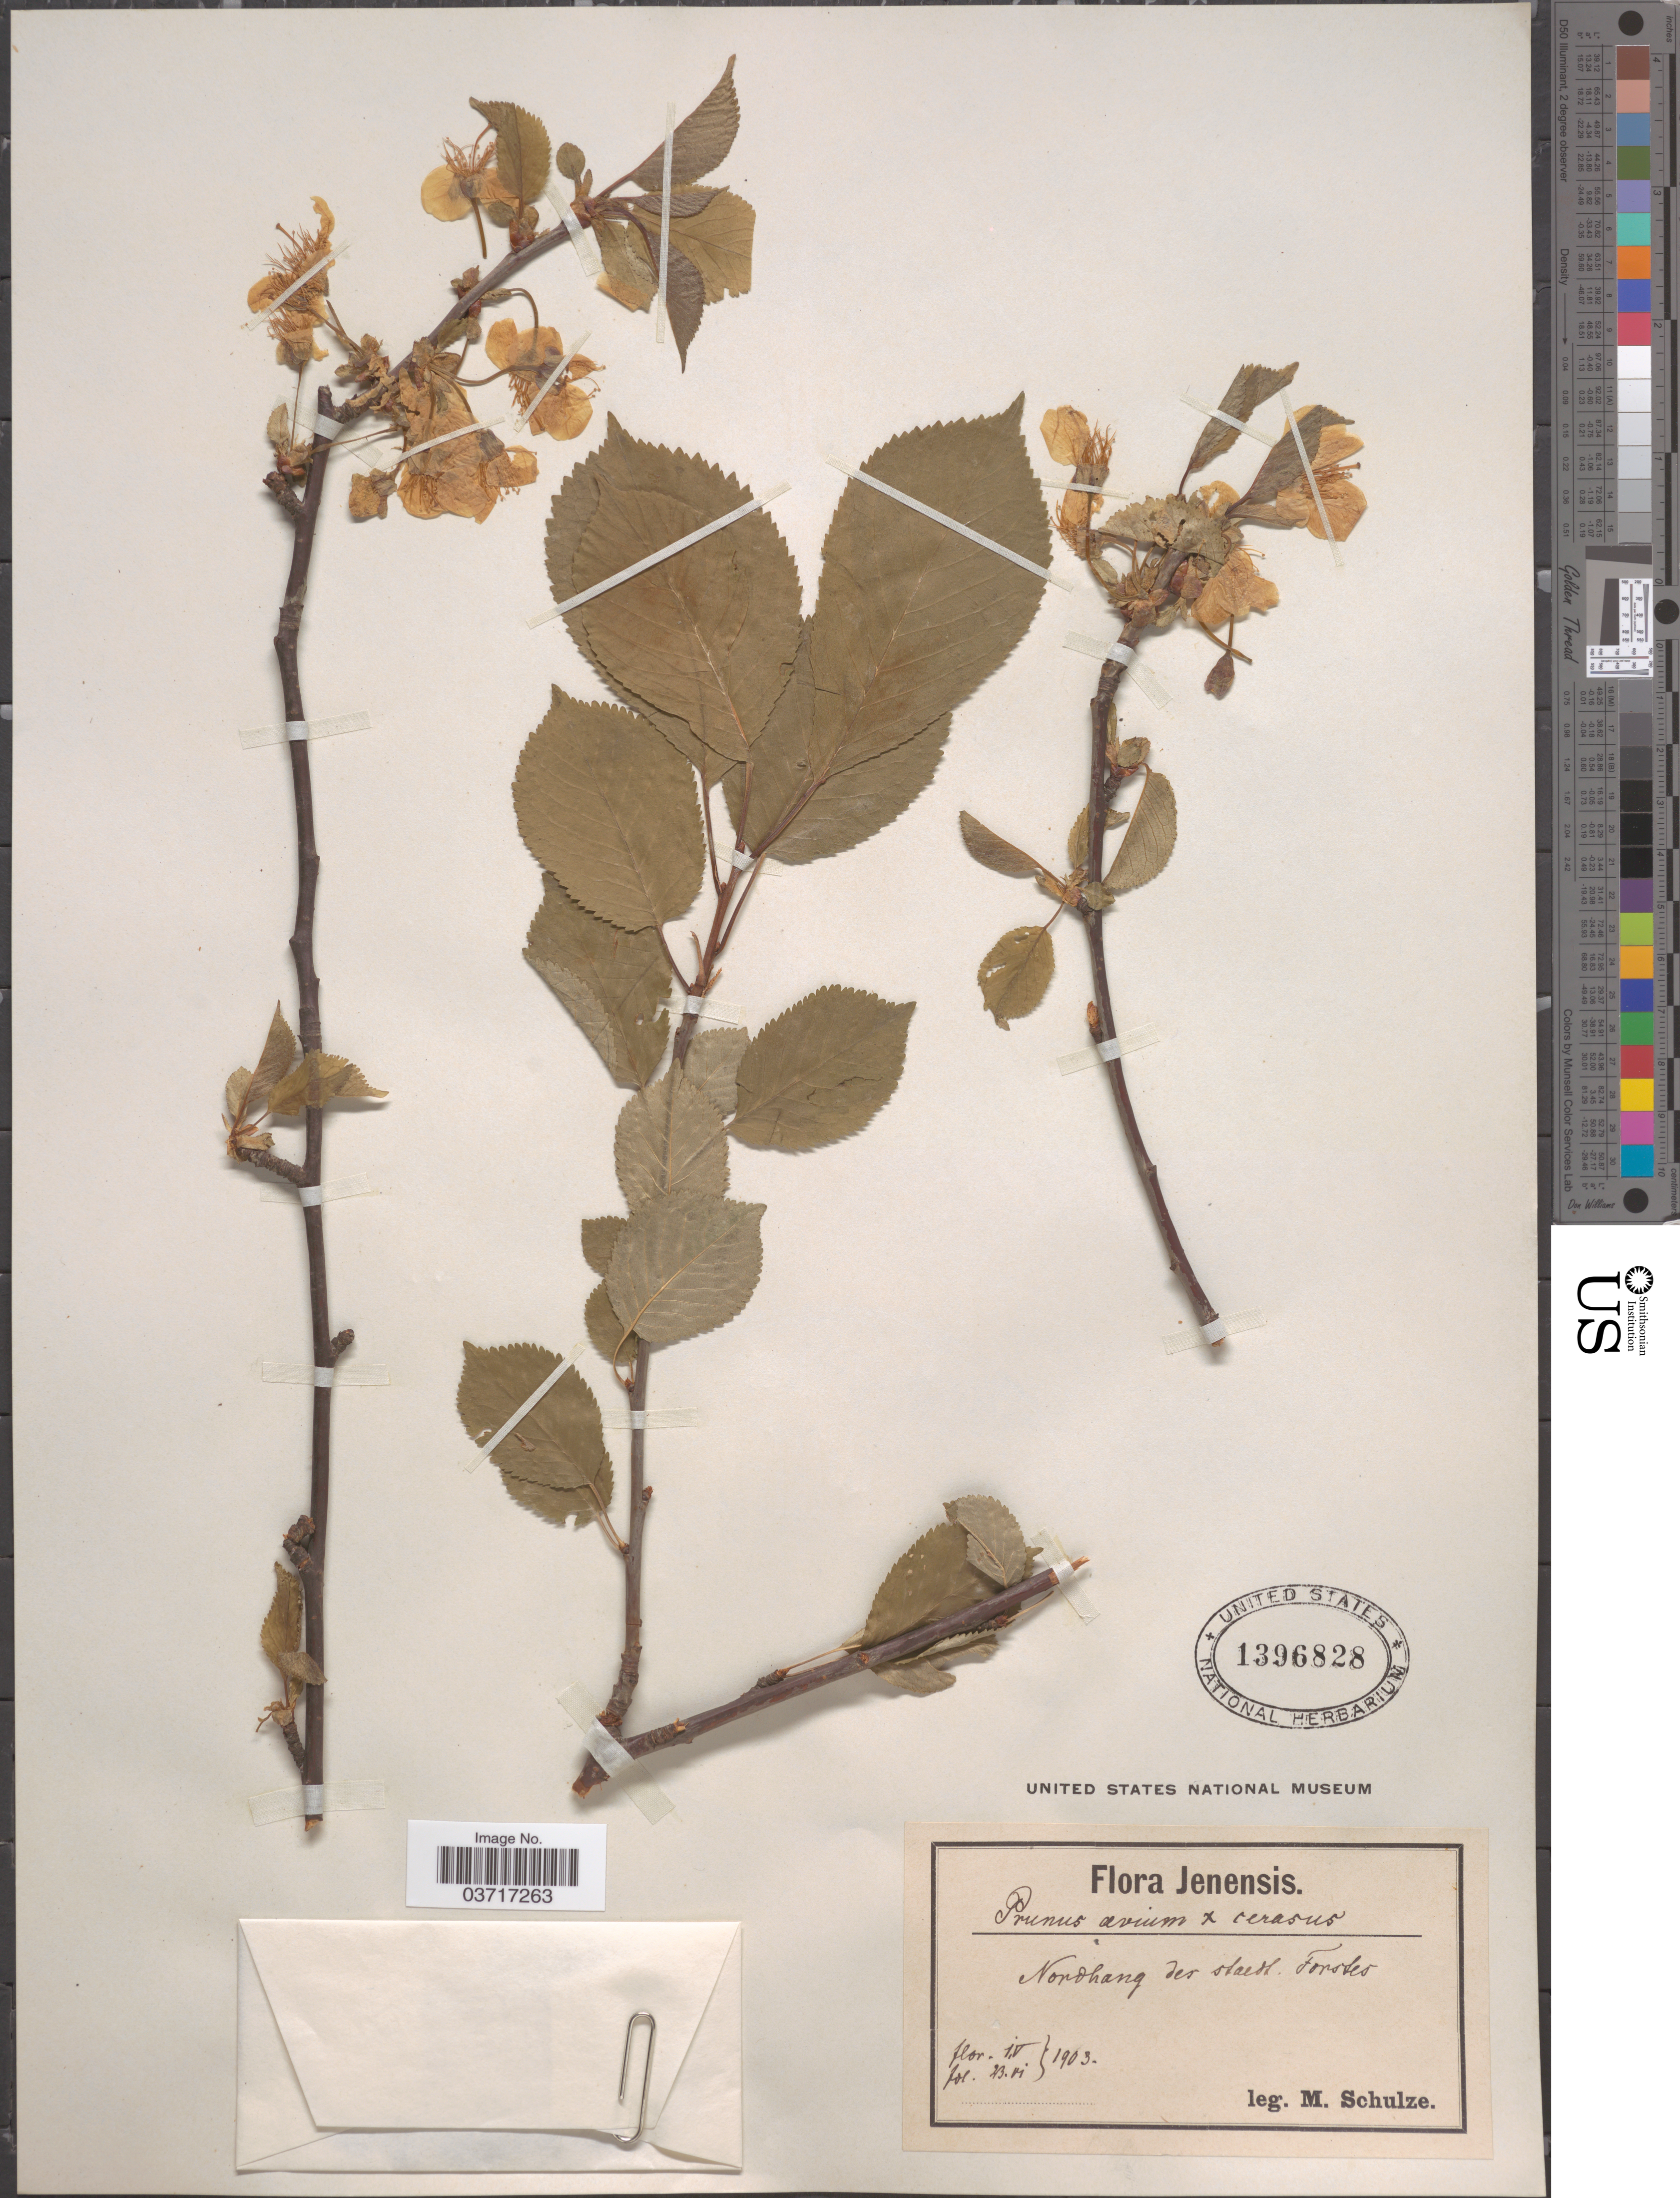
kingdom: Plantae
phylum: Tracheophyta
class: Magnoliopsida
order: Rosales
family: Rosaceae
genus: Prunus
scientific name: Prunus avium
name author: L.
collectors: M. Schulze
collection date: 1903-04/1903-06-23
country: Germany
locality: Nordhang der staedt, Forstes. [interpreted]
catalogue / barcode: US 1396828